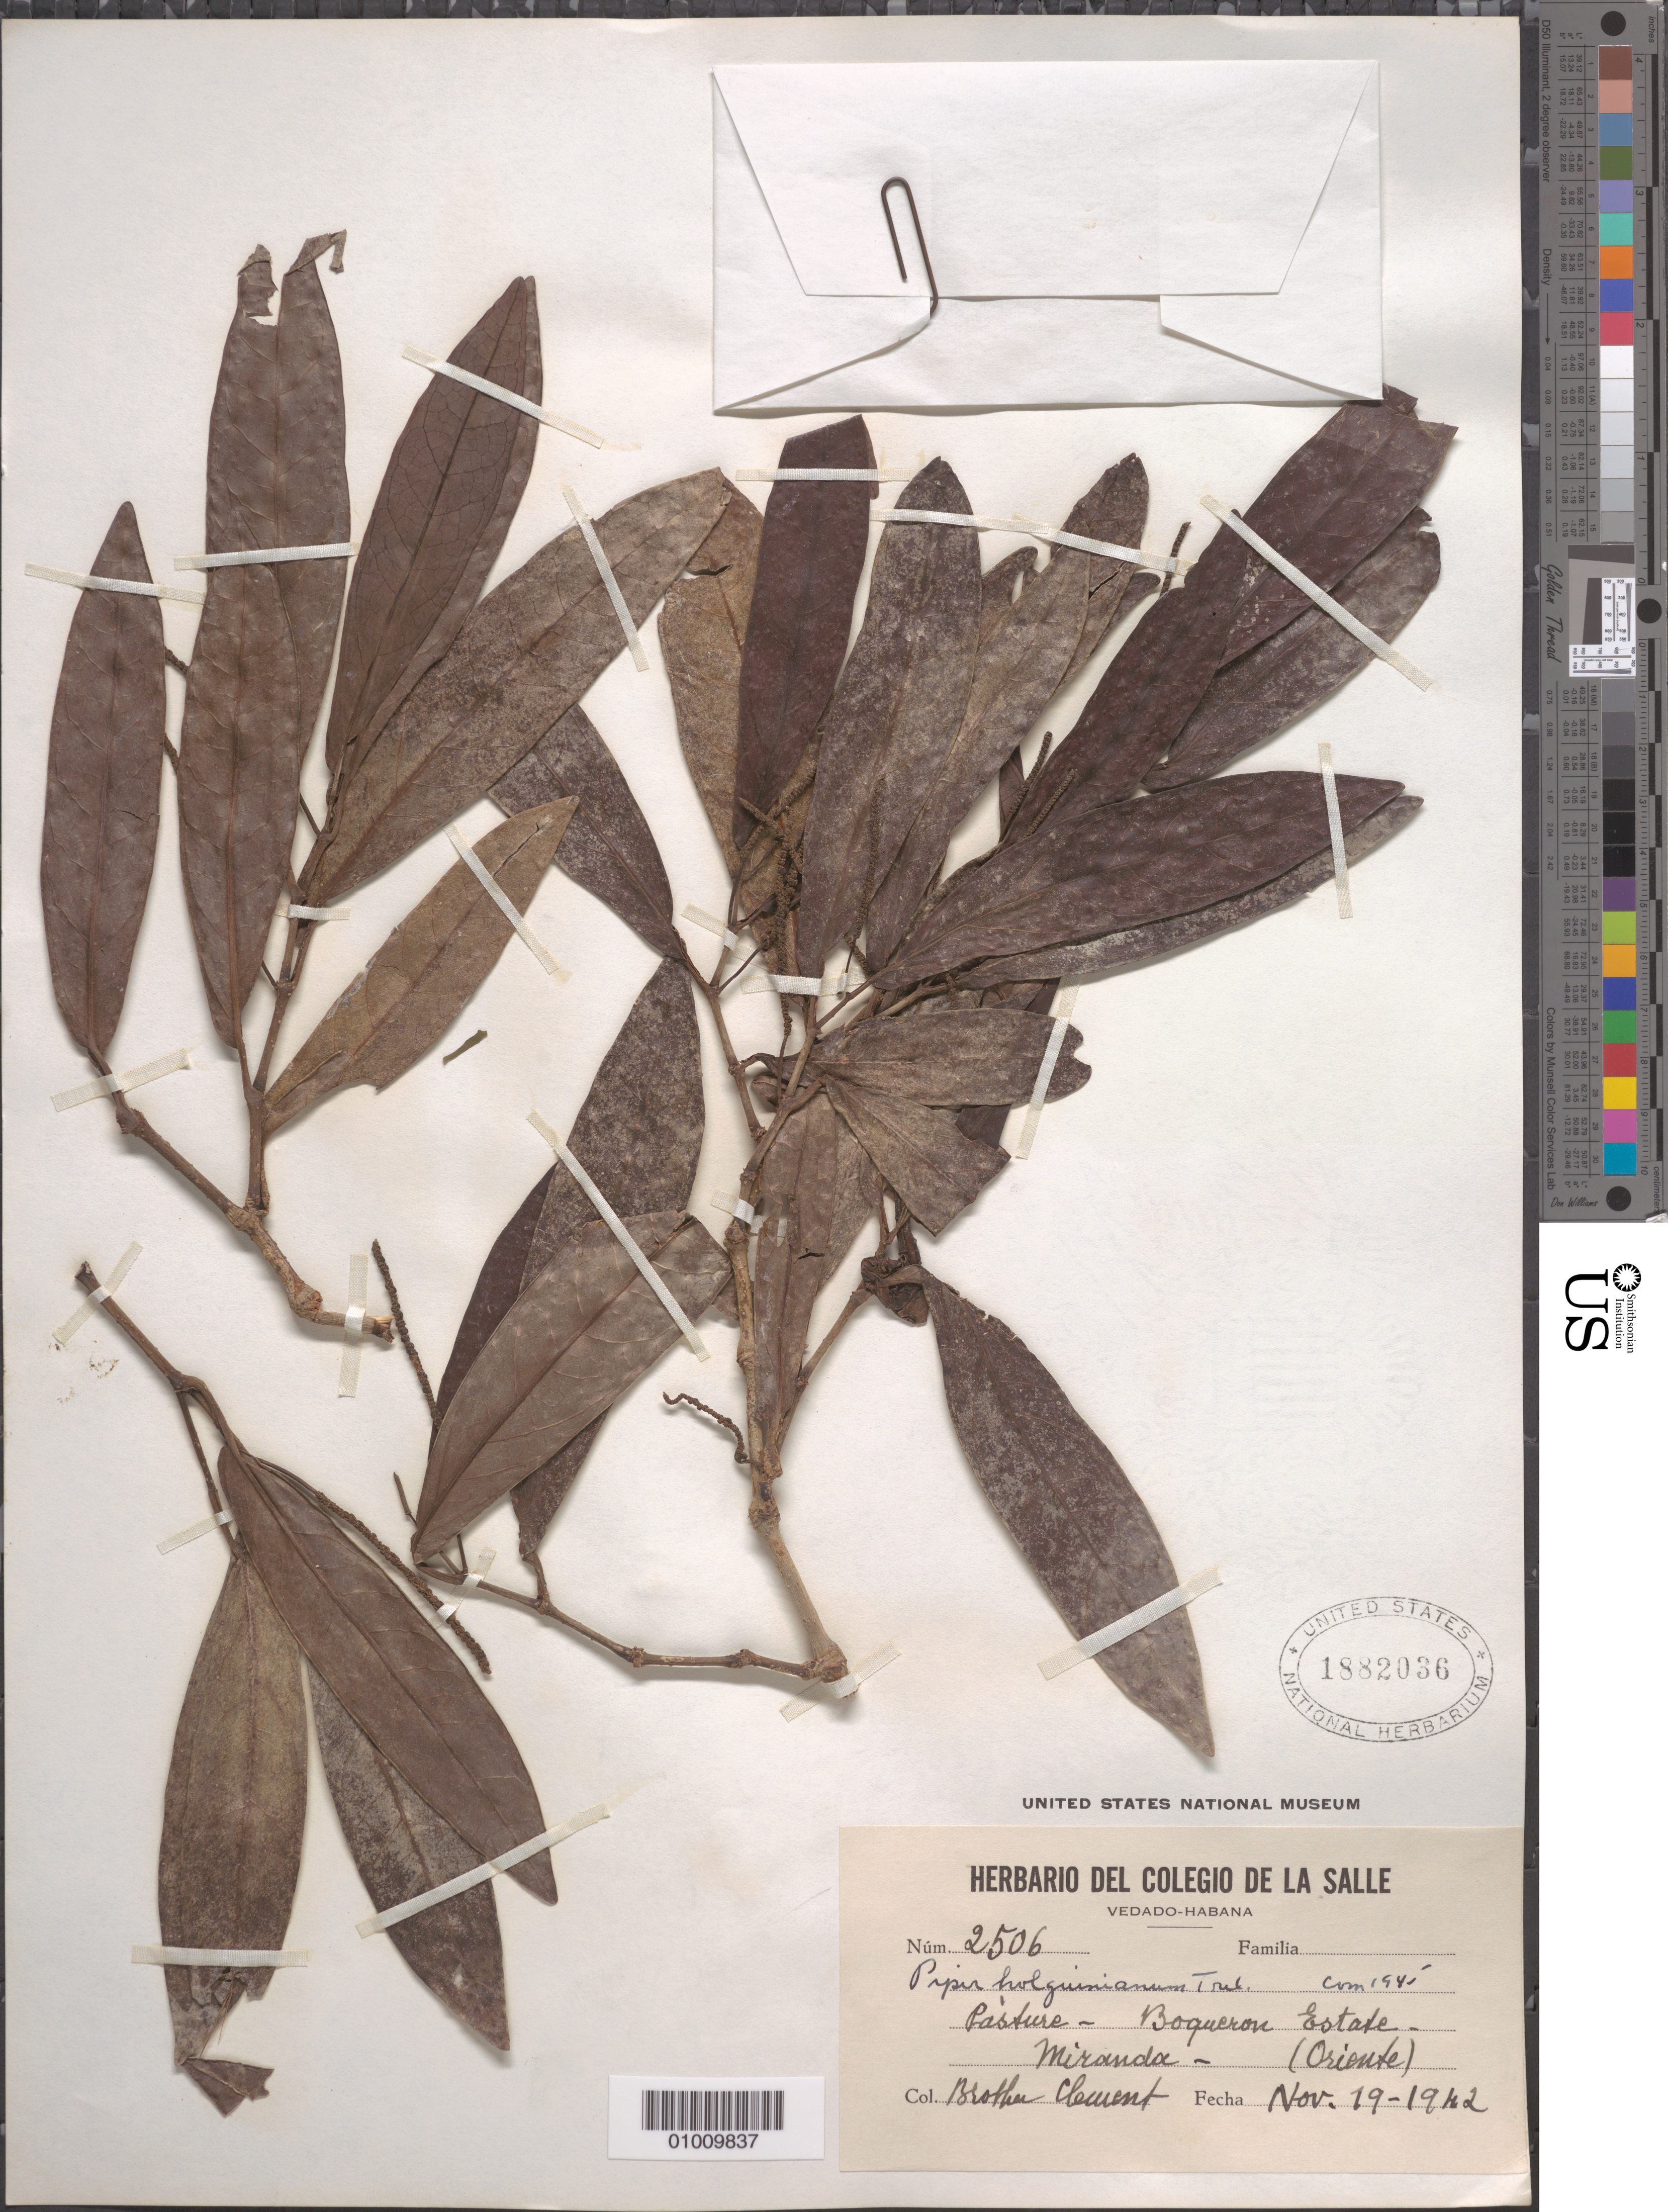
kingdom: Plantae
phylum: Tracheophyta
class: Magnoliopsida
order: Piperales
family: Piperaceae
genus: Piper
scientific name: Piper holguinianum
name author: Trel.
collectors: B. Clement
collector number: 2506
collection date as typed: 19 Nov 1942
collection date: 1942-11-19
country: Cuba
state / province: La Habana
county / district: Municipio Boyeros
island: Cuba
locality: Boqueron Estate, Miranda, Vedado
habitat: Pasture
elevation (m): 15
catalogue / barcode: US 1882036